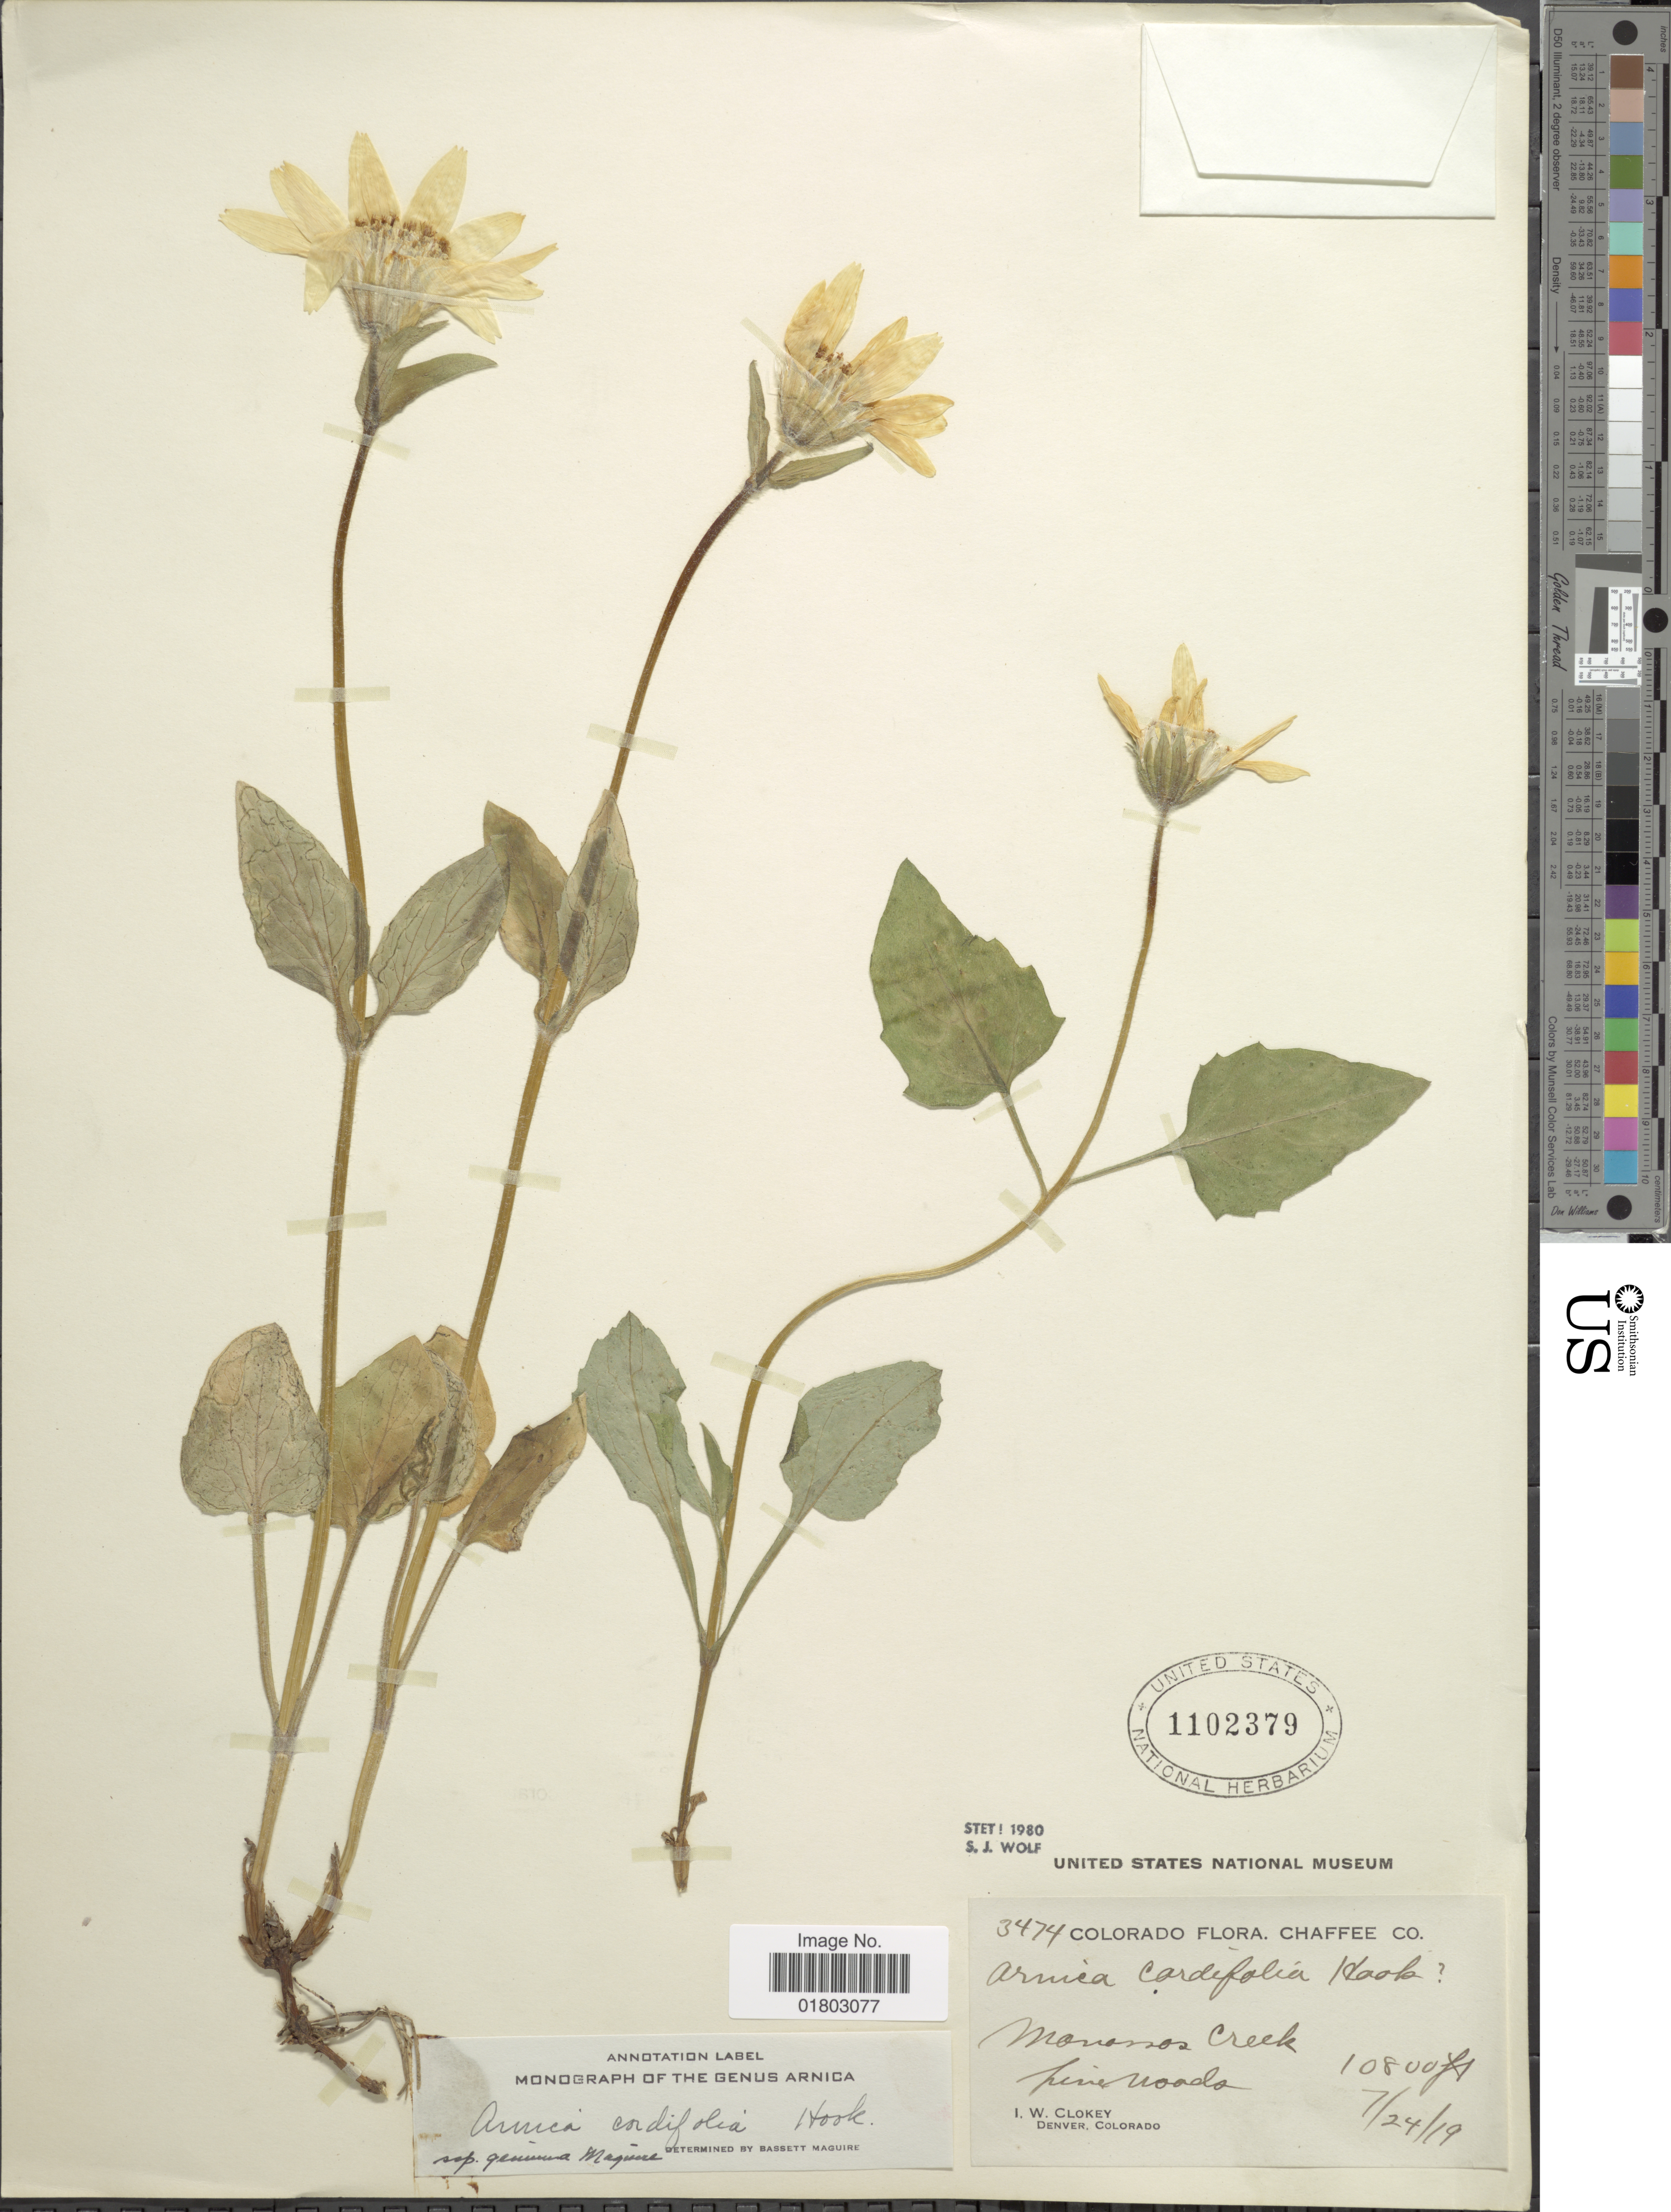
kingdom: Plantae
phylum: Tracheophyta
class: Magnoliopsida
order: Asterales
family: Asteraceae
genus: Arnica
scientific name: Arnica cordifolia subsp. genuina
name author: Maguire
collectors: I. W. Clokey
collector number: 3474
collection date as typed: Transcribed d/m/y: 24/7/19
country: United States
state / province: Colorado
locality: Chaffee Co, Monosso Creek, Pine woods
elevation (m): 3292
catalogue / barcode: US 1102379